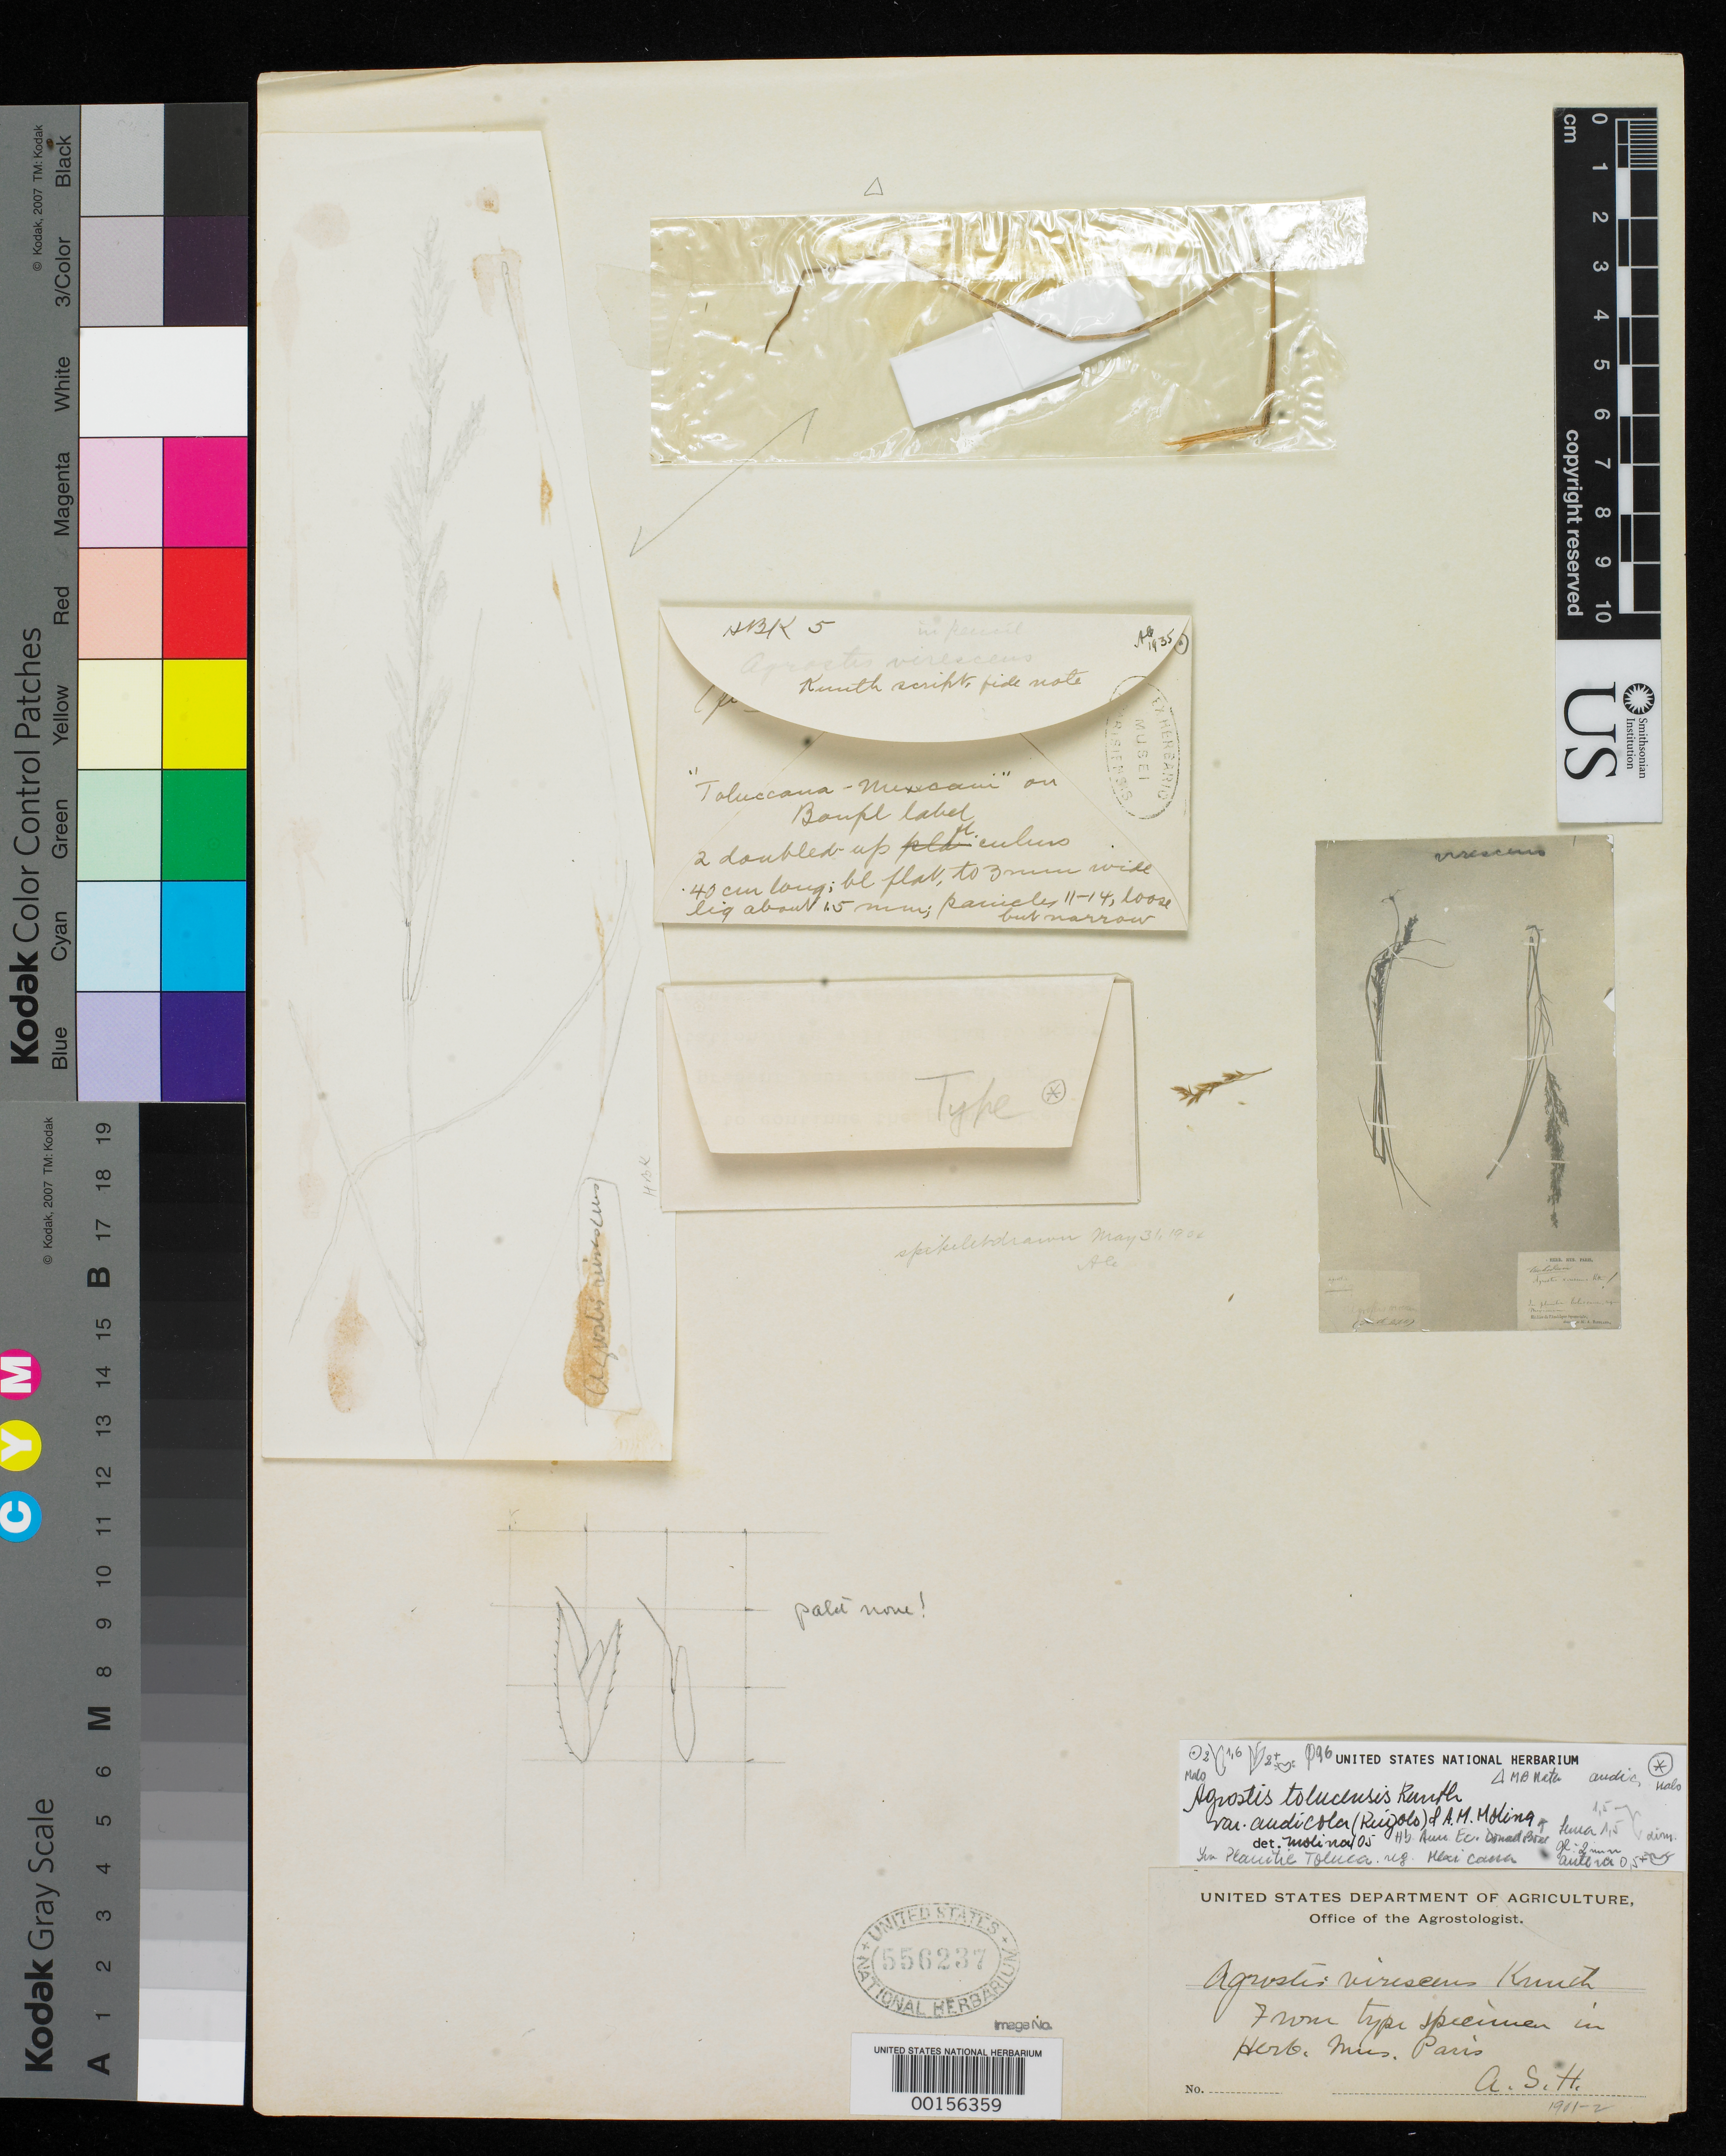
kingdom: Plantae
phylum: Tracheophyta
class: Liliopsida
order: Poales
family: Poaceae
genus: Agrostis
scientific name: Agrostis virescens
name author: Kunth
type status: Type Fragment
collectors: C. S. Kunth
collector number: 5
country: Mexico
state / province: México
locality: Toluca.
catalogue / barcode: US 556237